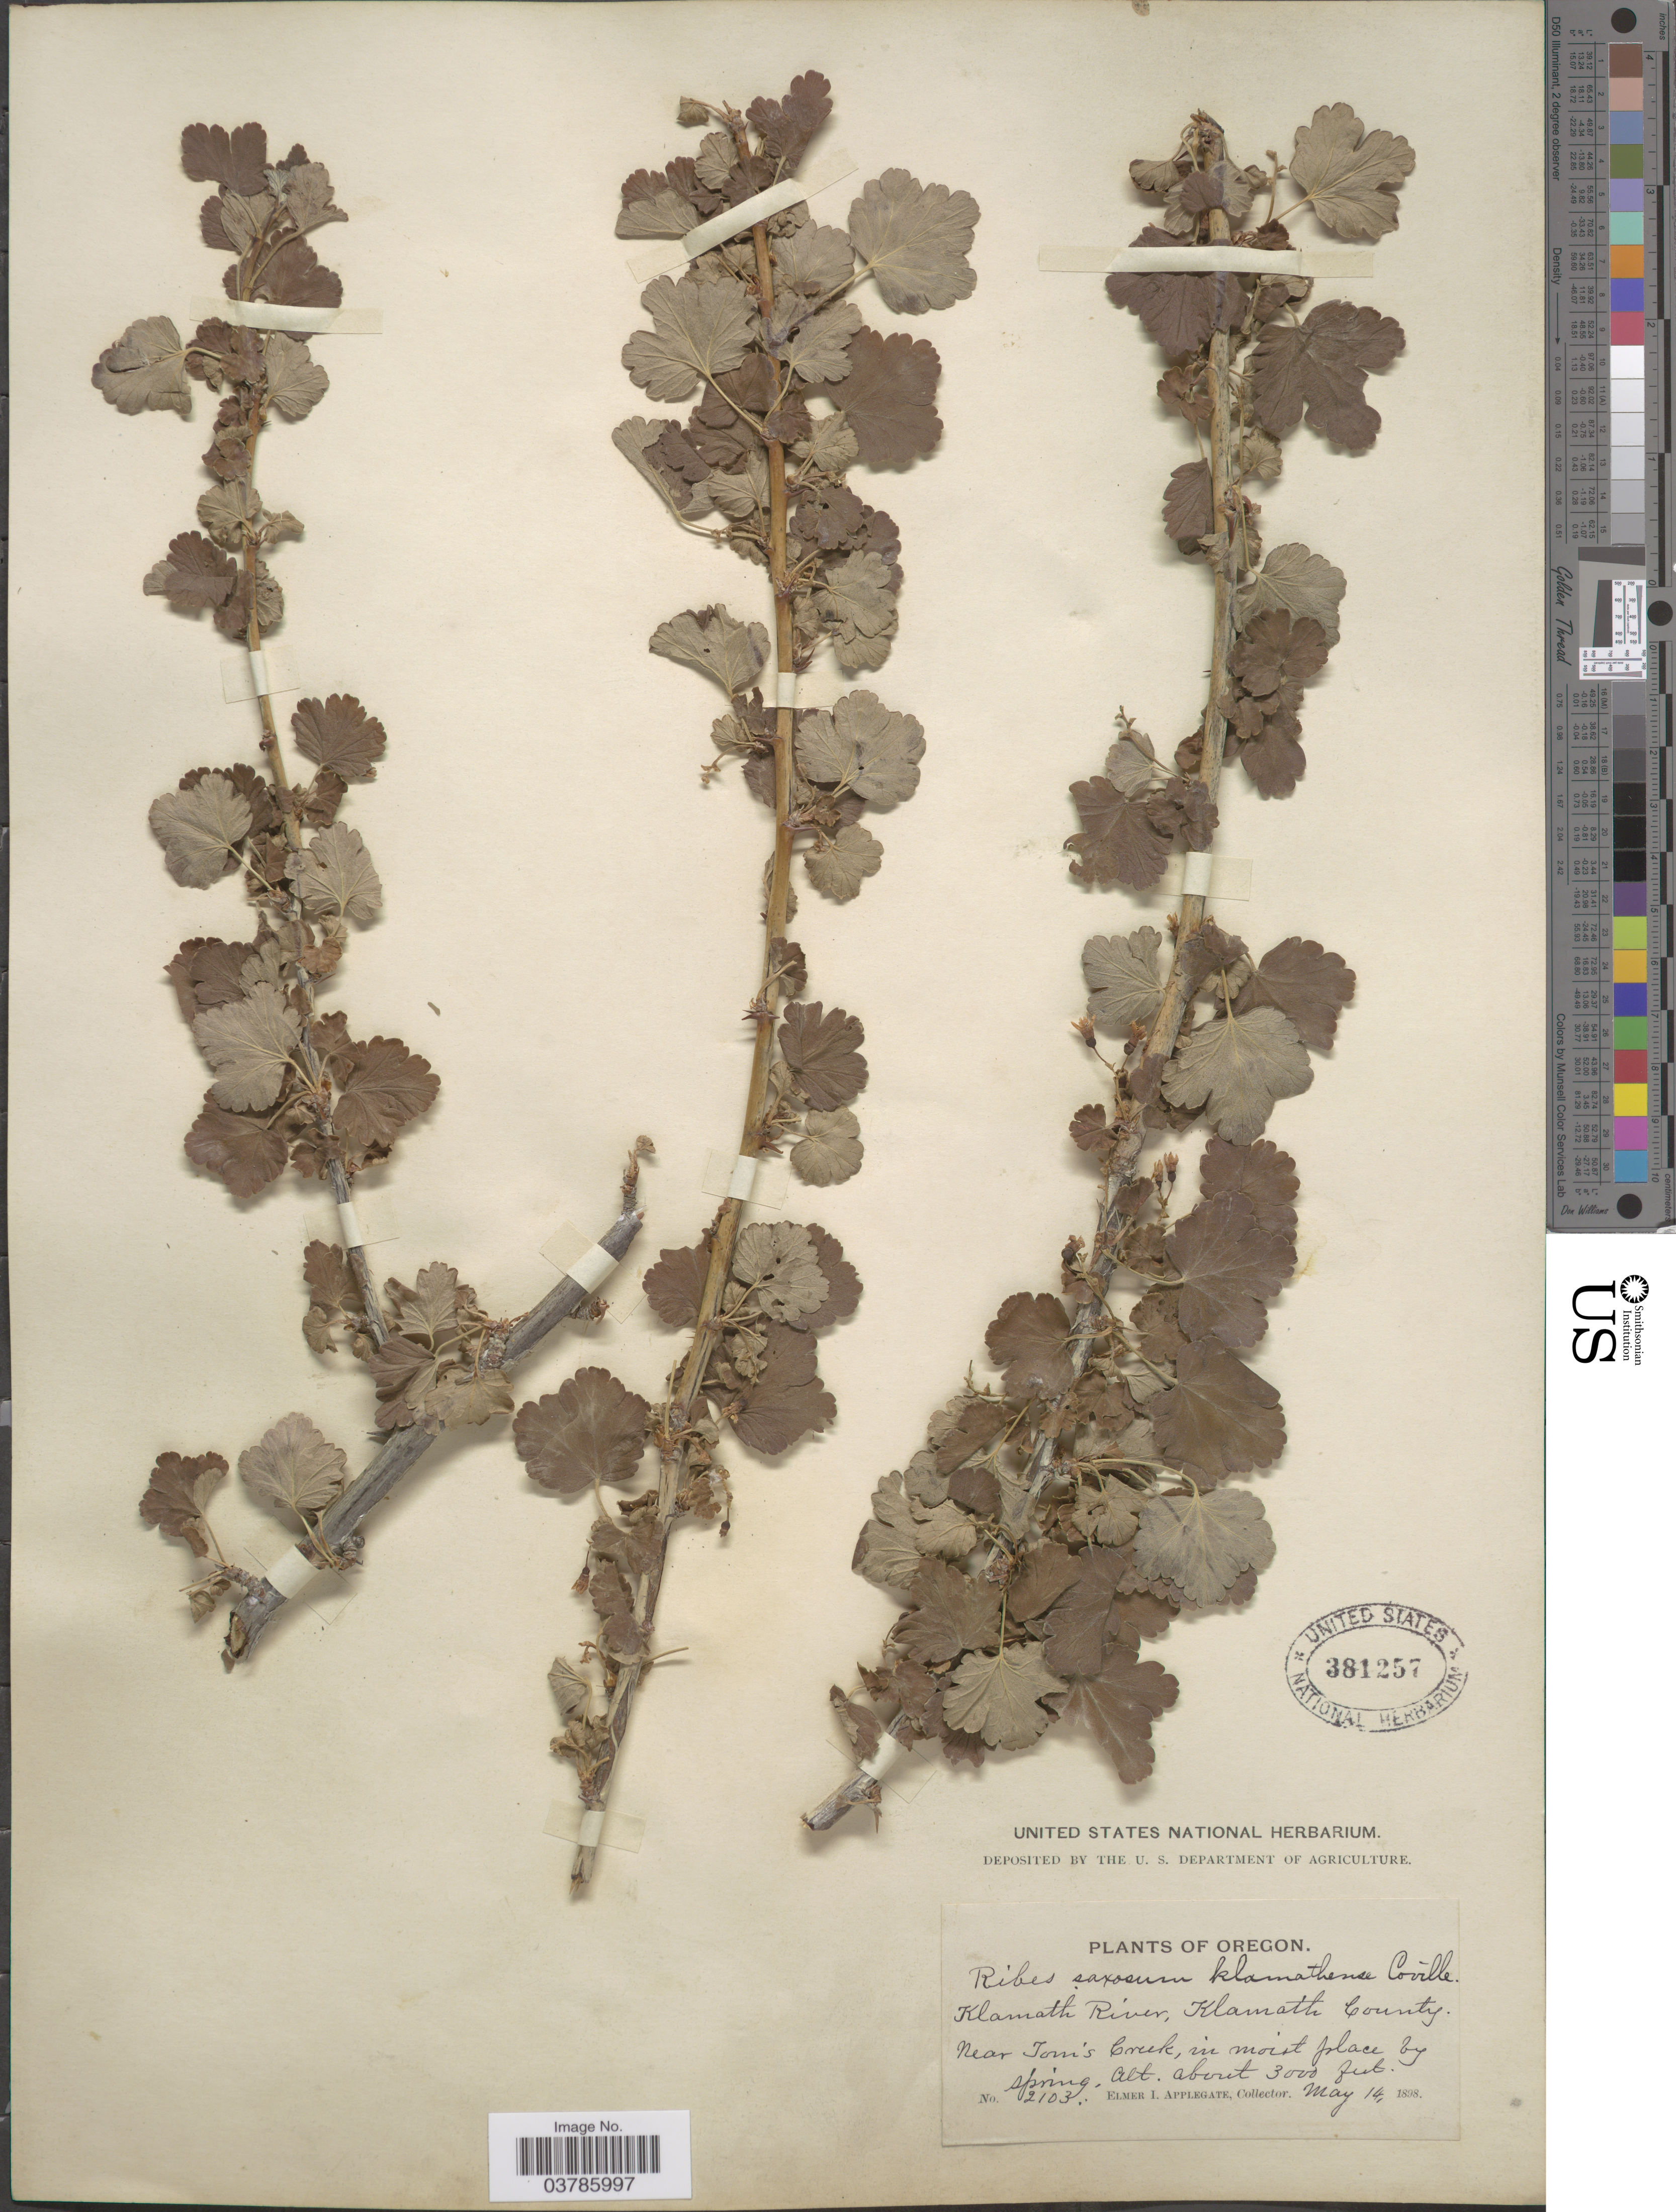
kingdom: Plantae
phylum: Tracheophyta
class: Magnoliopsida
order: Saxifragales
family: Grossulariaceae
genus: Ribes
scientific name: Ribes inerme var. klamathense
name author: (Coville) Jeps.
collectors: E. I. Applegate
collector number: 2103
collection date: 1898-05-14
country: United States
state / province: Oregon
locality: Klamath River, Klamath County. Near Tom's Creek.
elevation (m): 914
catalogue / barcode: US 381257